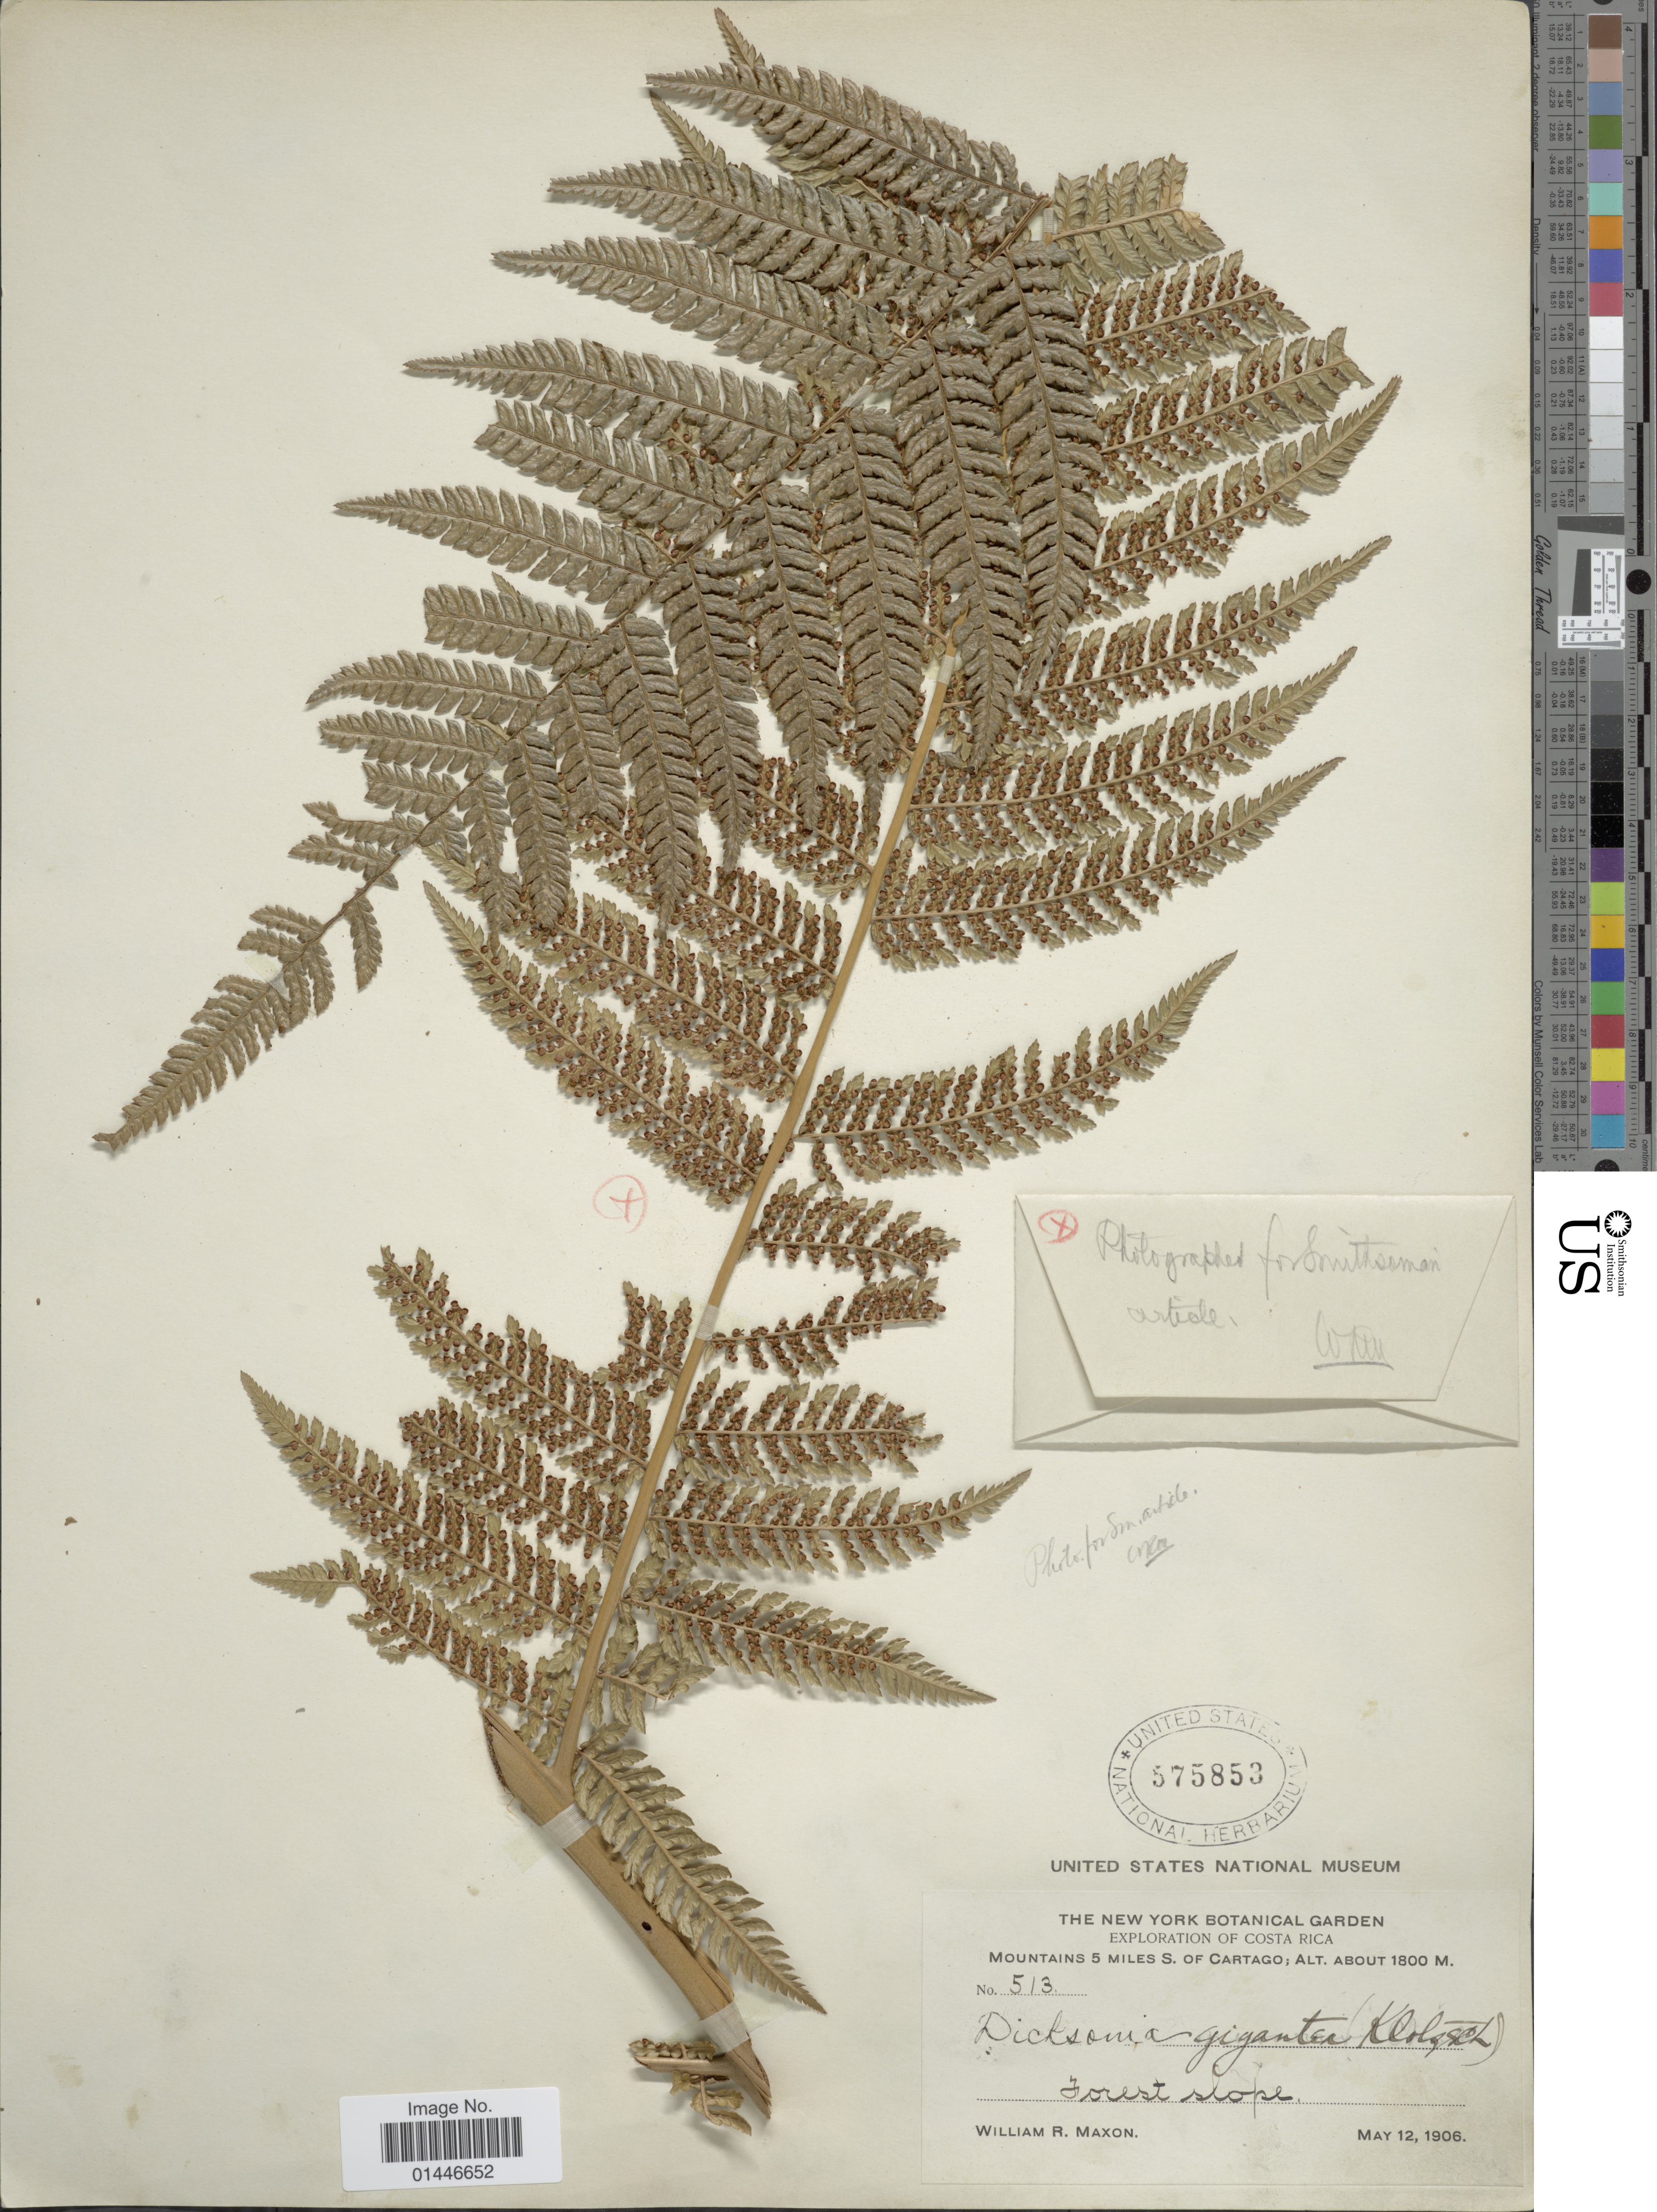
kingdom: Plantae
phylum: Tracheophyta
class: Polypodiopsida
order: Cyatheales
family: Dicksoniaceae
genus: Dicksonia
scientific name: Dicksonia gigantea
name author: H. Karst.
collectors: W. R. Maxon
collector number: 513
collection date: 1906-05-12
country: Costa Rica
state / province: Cartago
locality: Mountain 5 miles S. Cartago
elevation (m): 1800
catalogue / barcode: US 575853